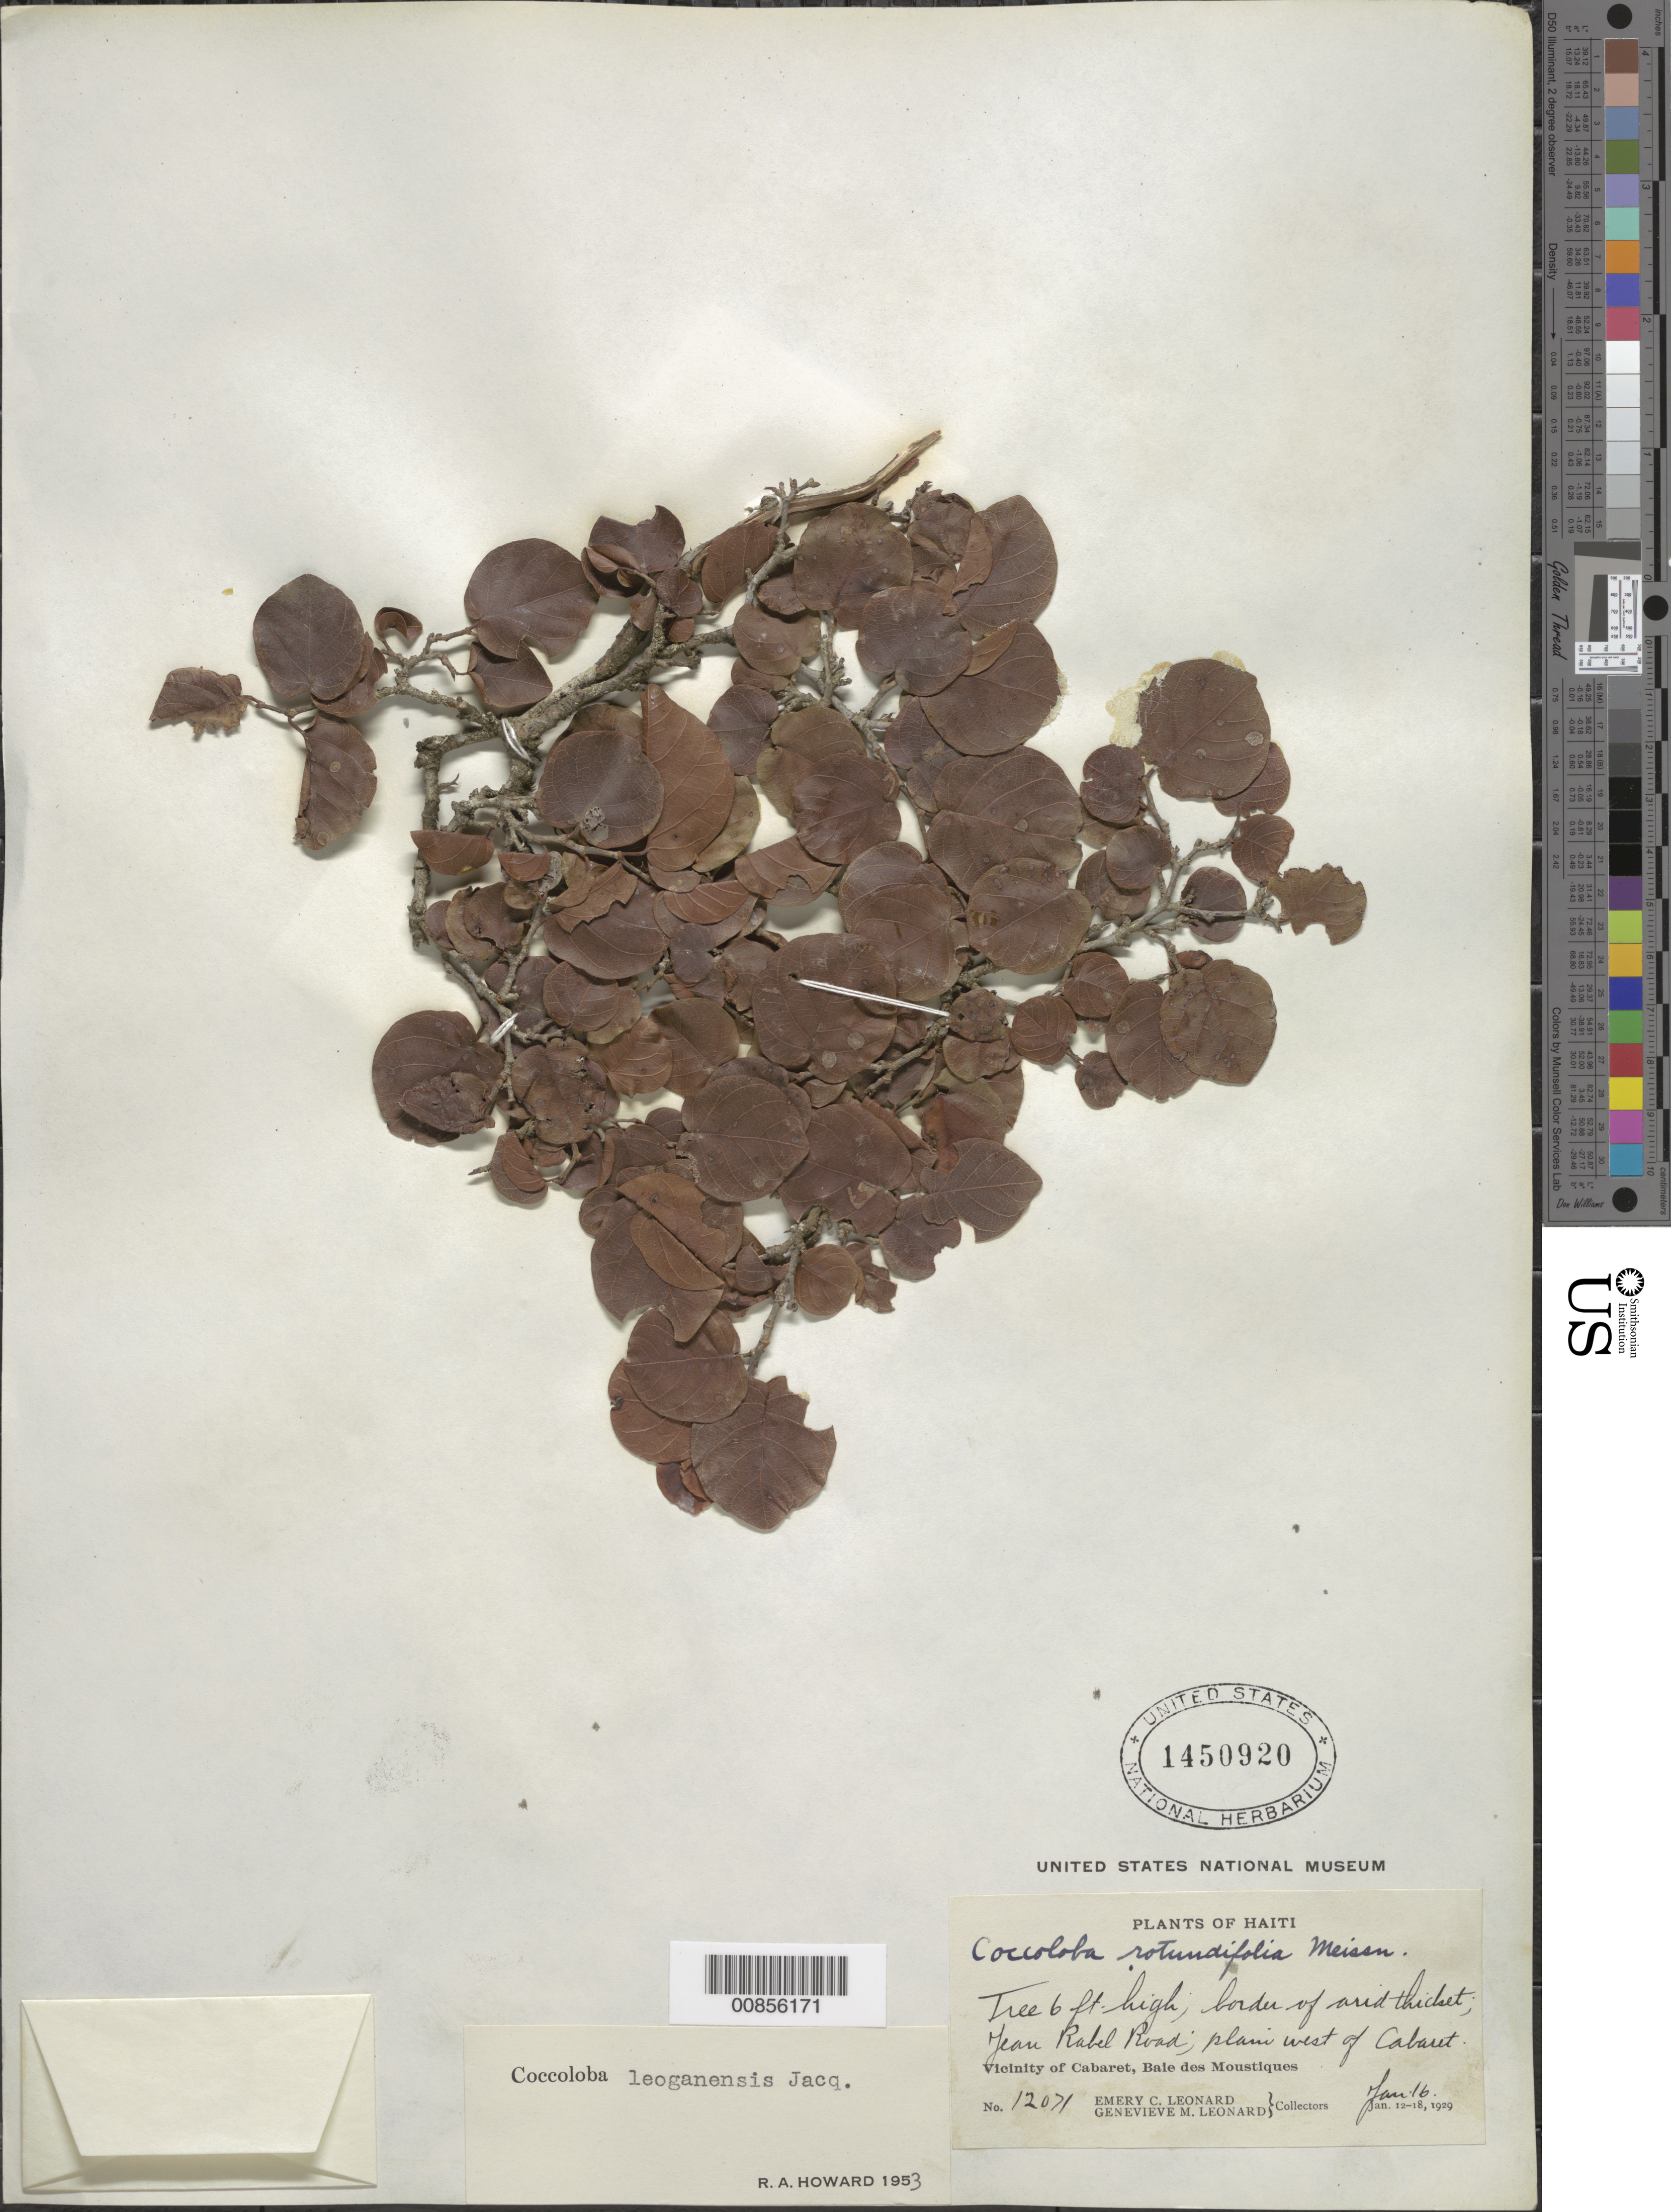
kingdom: Plantae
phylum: Tracheophyta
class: Magnoliopsida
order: Caryophyllales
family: Polygonaceae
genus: Coccoloba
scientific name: Coccoloba leoganensis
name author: Jacq.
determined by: Howard, R. A.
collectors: E. C. Leonard & G. M. Leonard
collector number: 12071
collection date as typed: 16 Jan 1929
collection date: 1929-01-16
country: Haiti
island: Hispaniola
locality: Vicinity of Cabaret, Baie des Moustiques. Jean Rabel road; plain west of Cabaret.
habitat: Border of arid thicket.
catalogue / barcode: US 1450920